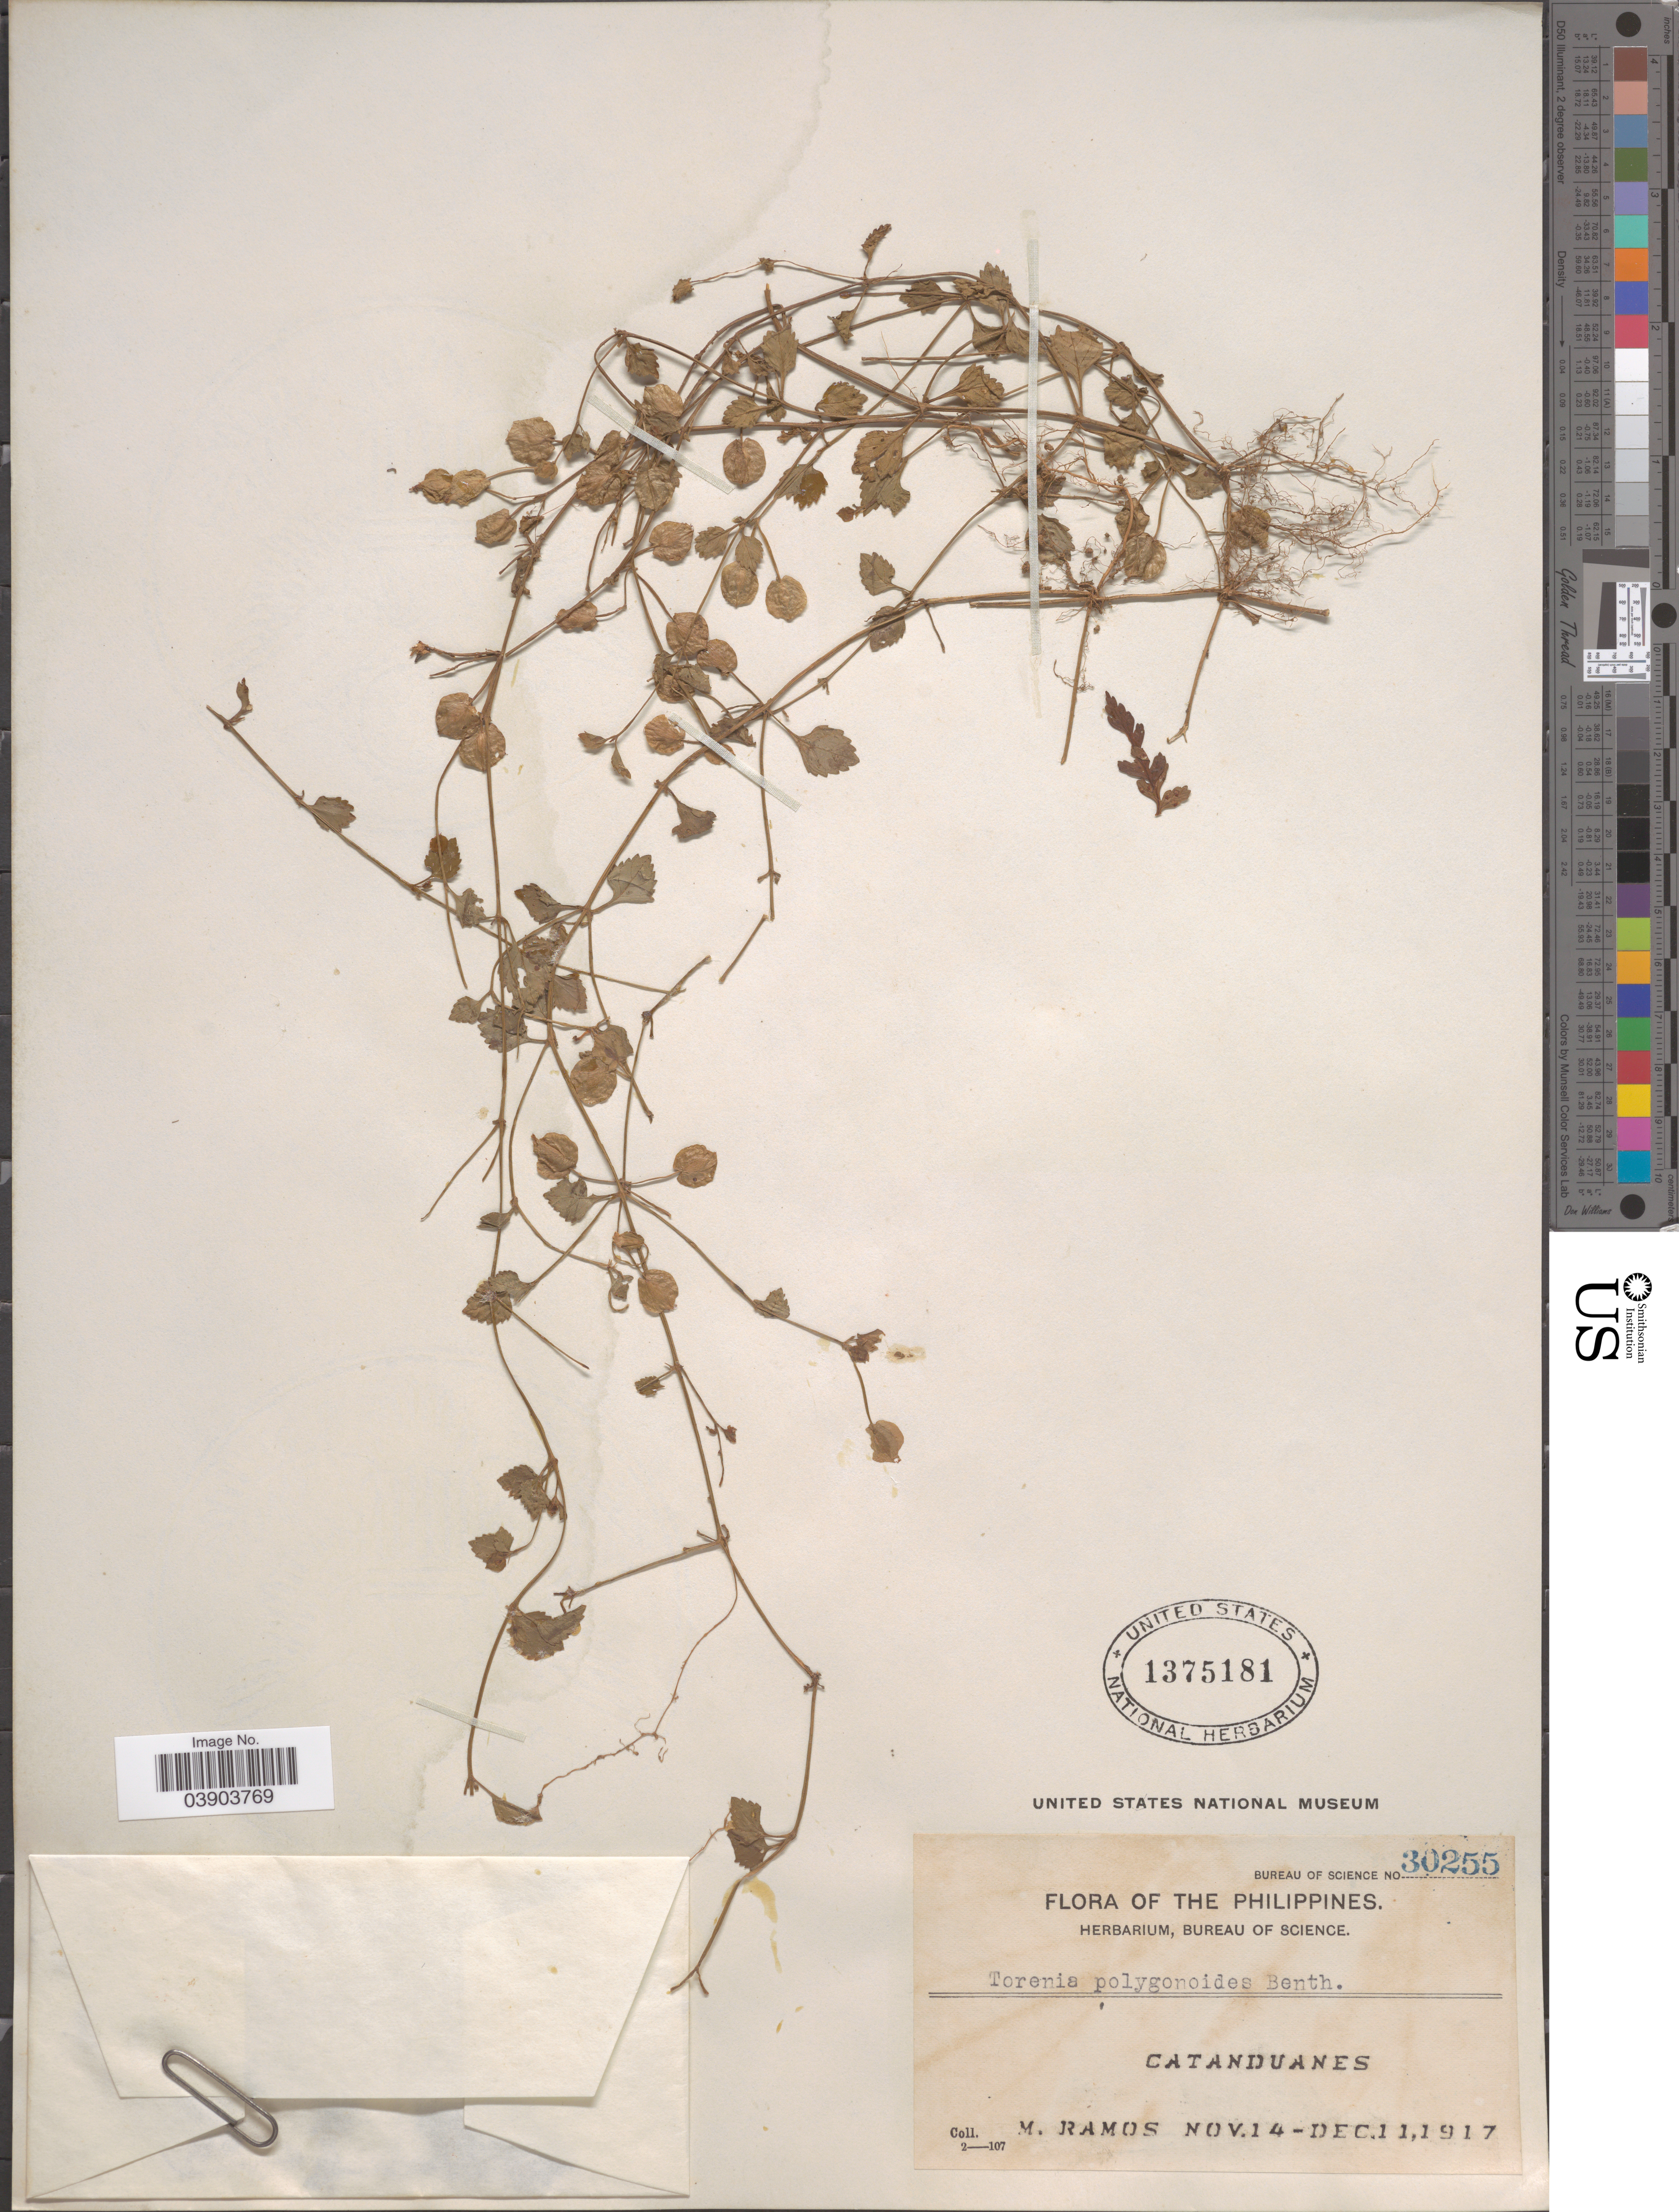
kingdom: Plantae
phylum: Tracheophyta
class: Magnoliopsida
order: Lamiales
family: Linderniaceae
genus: Torenia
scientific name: Torenia polygonoides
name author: Benth.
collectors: M. Ramos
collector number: Bureau of Science 30255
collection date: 1917-11-14/1917-12-11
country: Philippines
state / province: Bicol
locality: Cataduanes.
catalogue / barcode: US 1375181